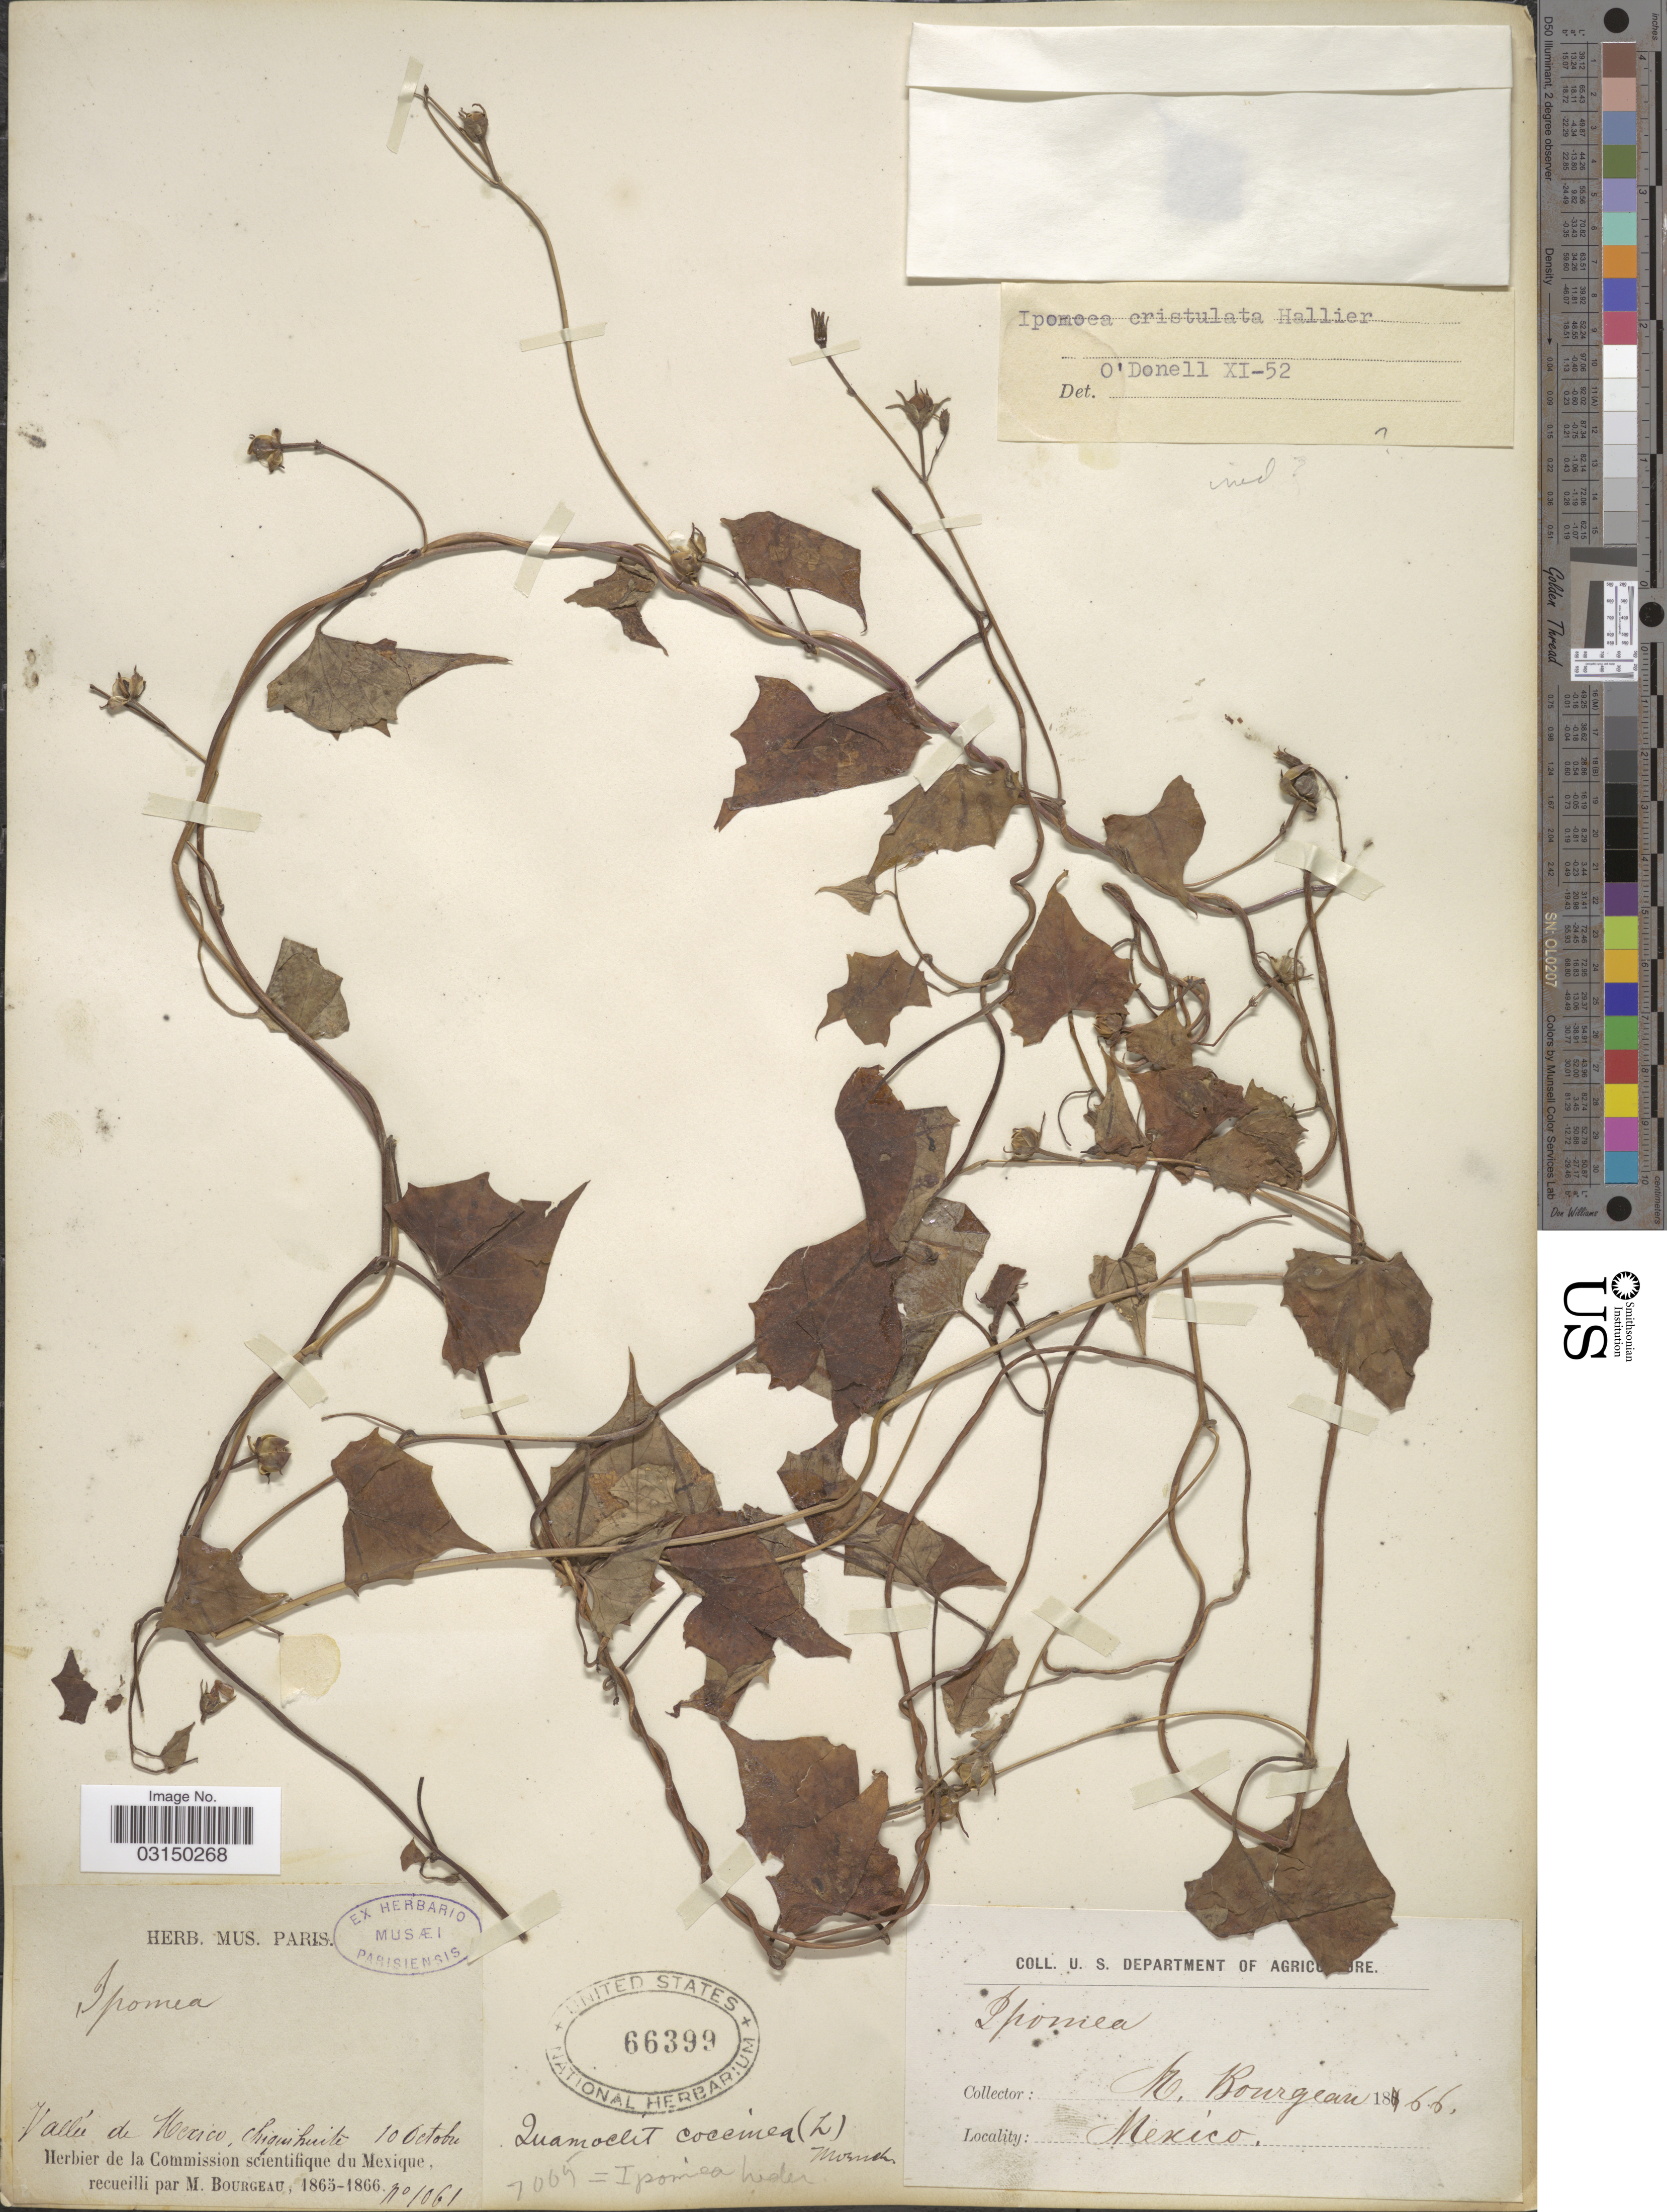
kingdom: Plantae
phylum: Tracheophyta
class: Magnoliopsida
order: Solanales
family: Convolvulaceae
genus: Ipomoea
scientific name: Ipomoea hederifolia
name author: L.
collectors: M. Bourgeau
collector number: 1061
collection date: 1866-10-10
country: Mexico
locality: Vallée de Mexico, Chiquihuite.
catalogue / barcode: US 66399